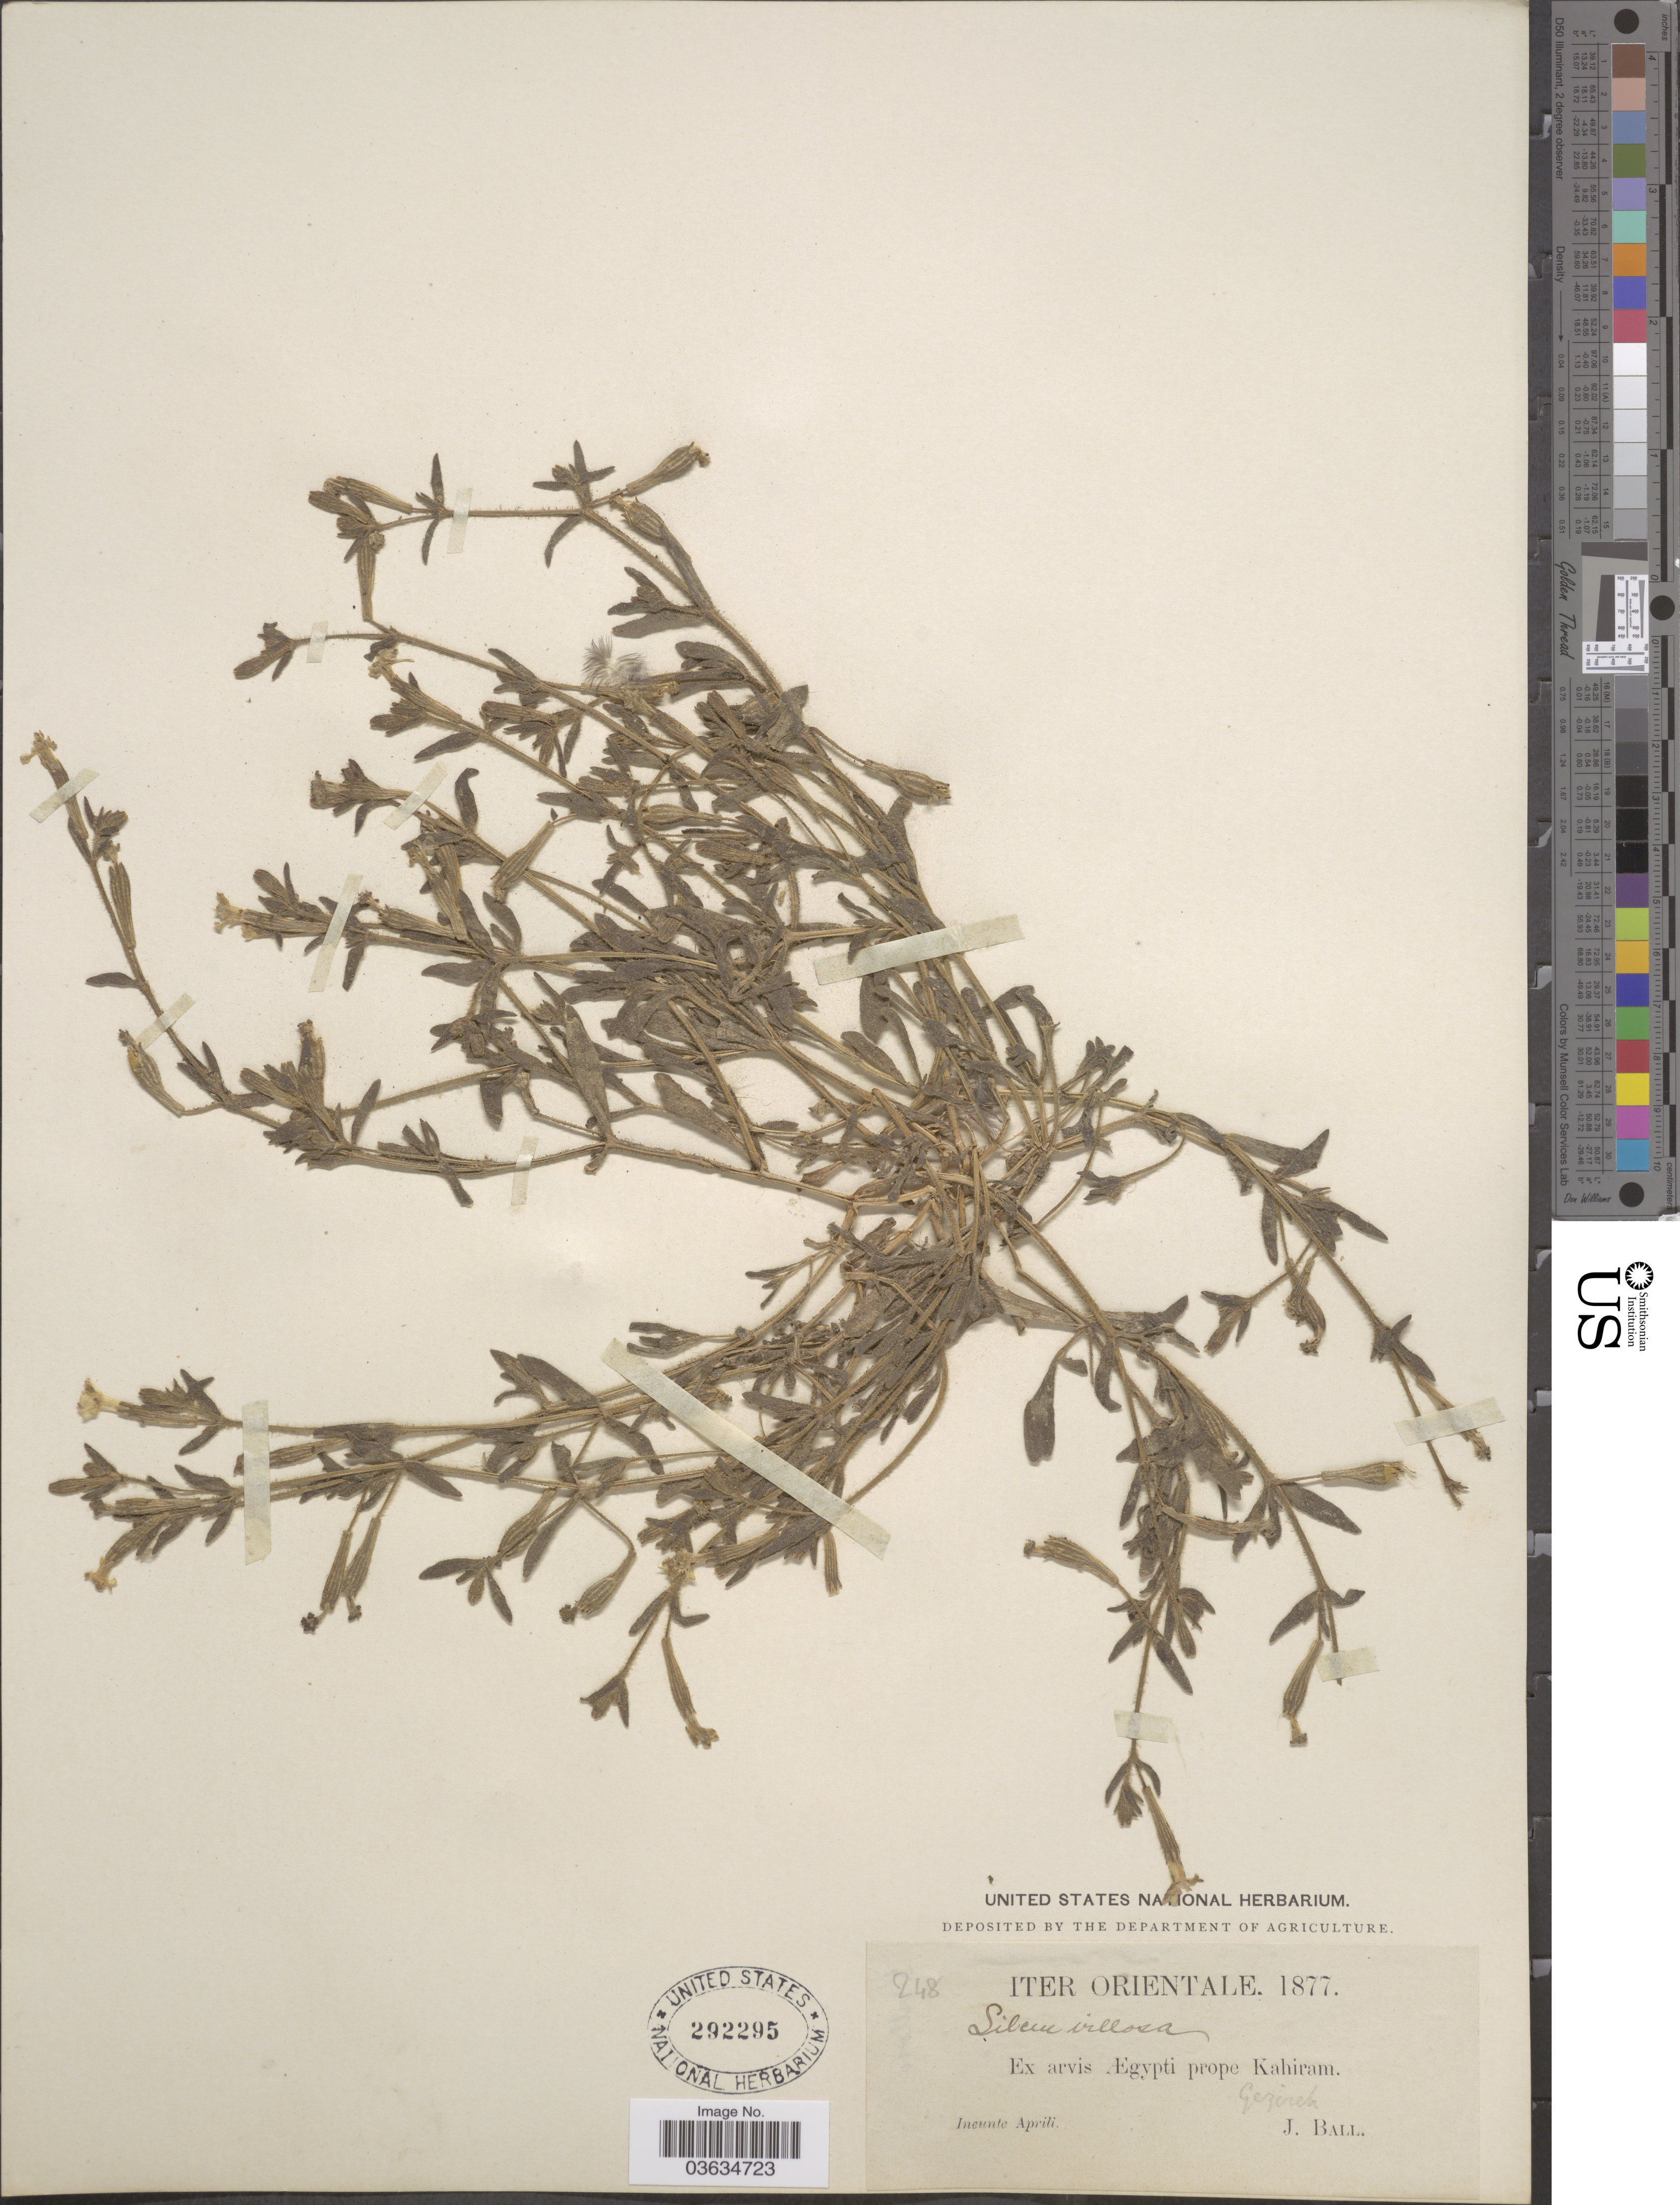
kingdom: Plantae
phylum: Tracheophyta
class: Magnoliopsida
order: Caryophyllales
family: Caryophyllaceae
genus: Silene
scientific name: Silene villosa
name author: Forssk.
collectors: J. Ball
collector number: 248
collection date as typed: Ineunte Aprili 1877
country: Egypt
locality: Iter Orientale. Ex arvis Ægypti prope Kahiram. Gezisch.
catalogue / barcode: US 292295